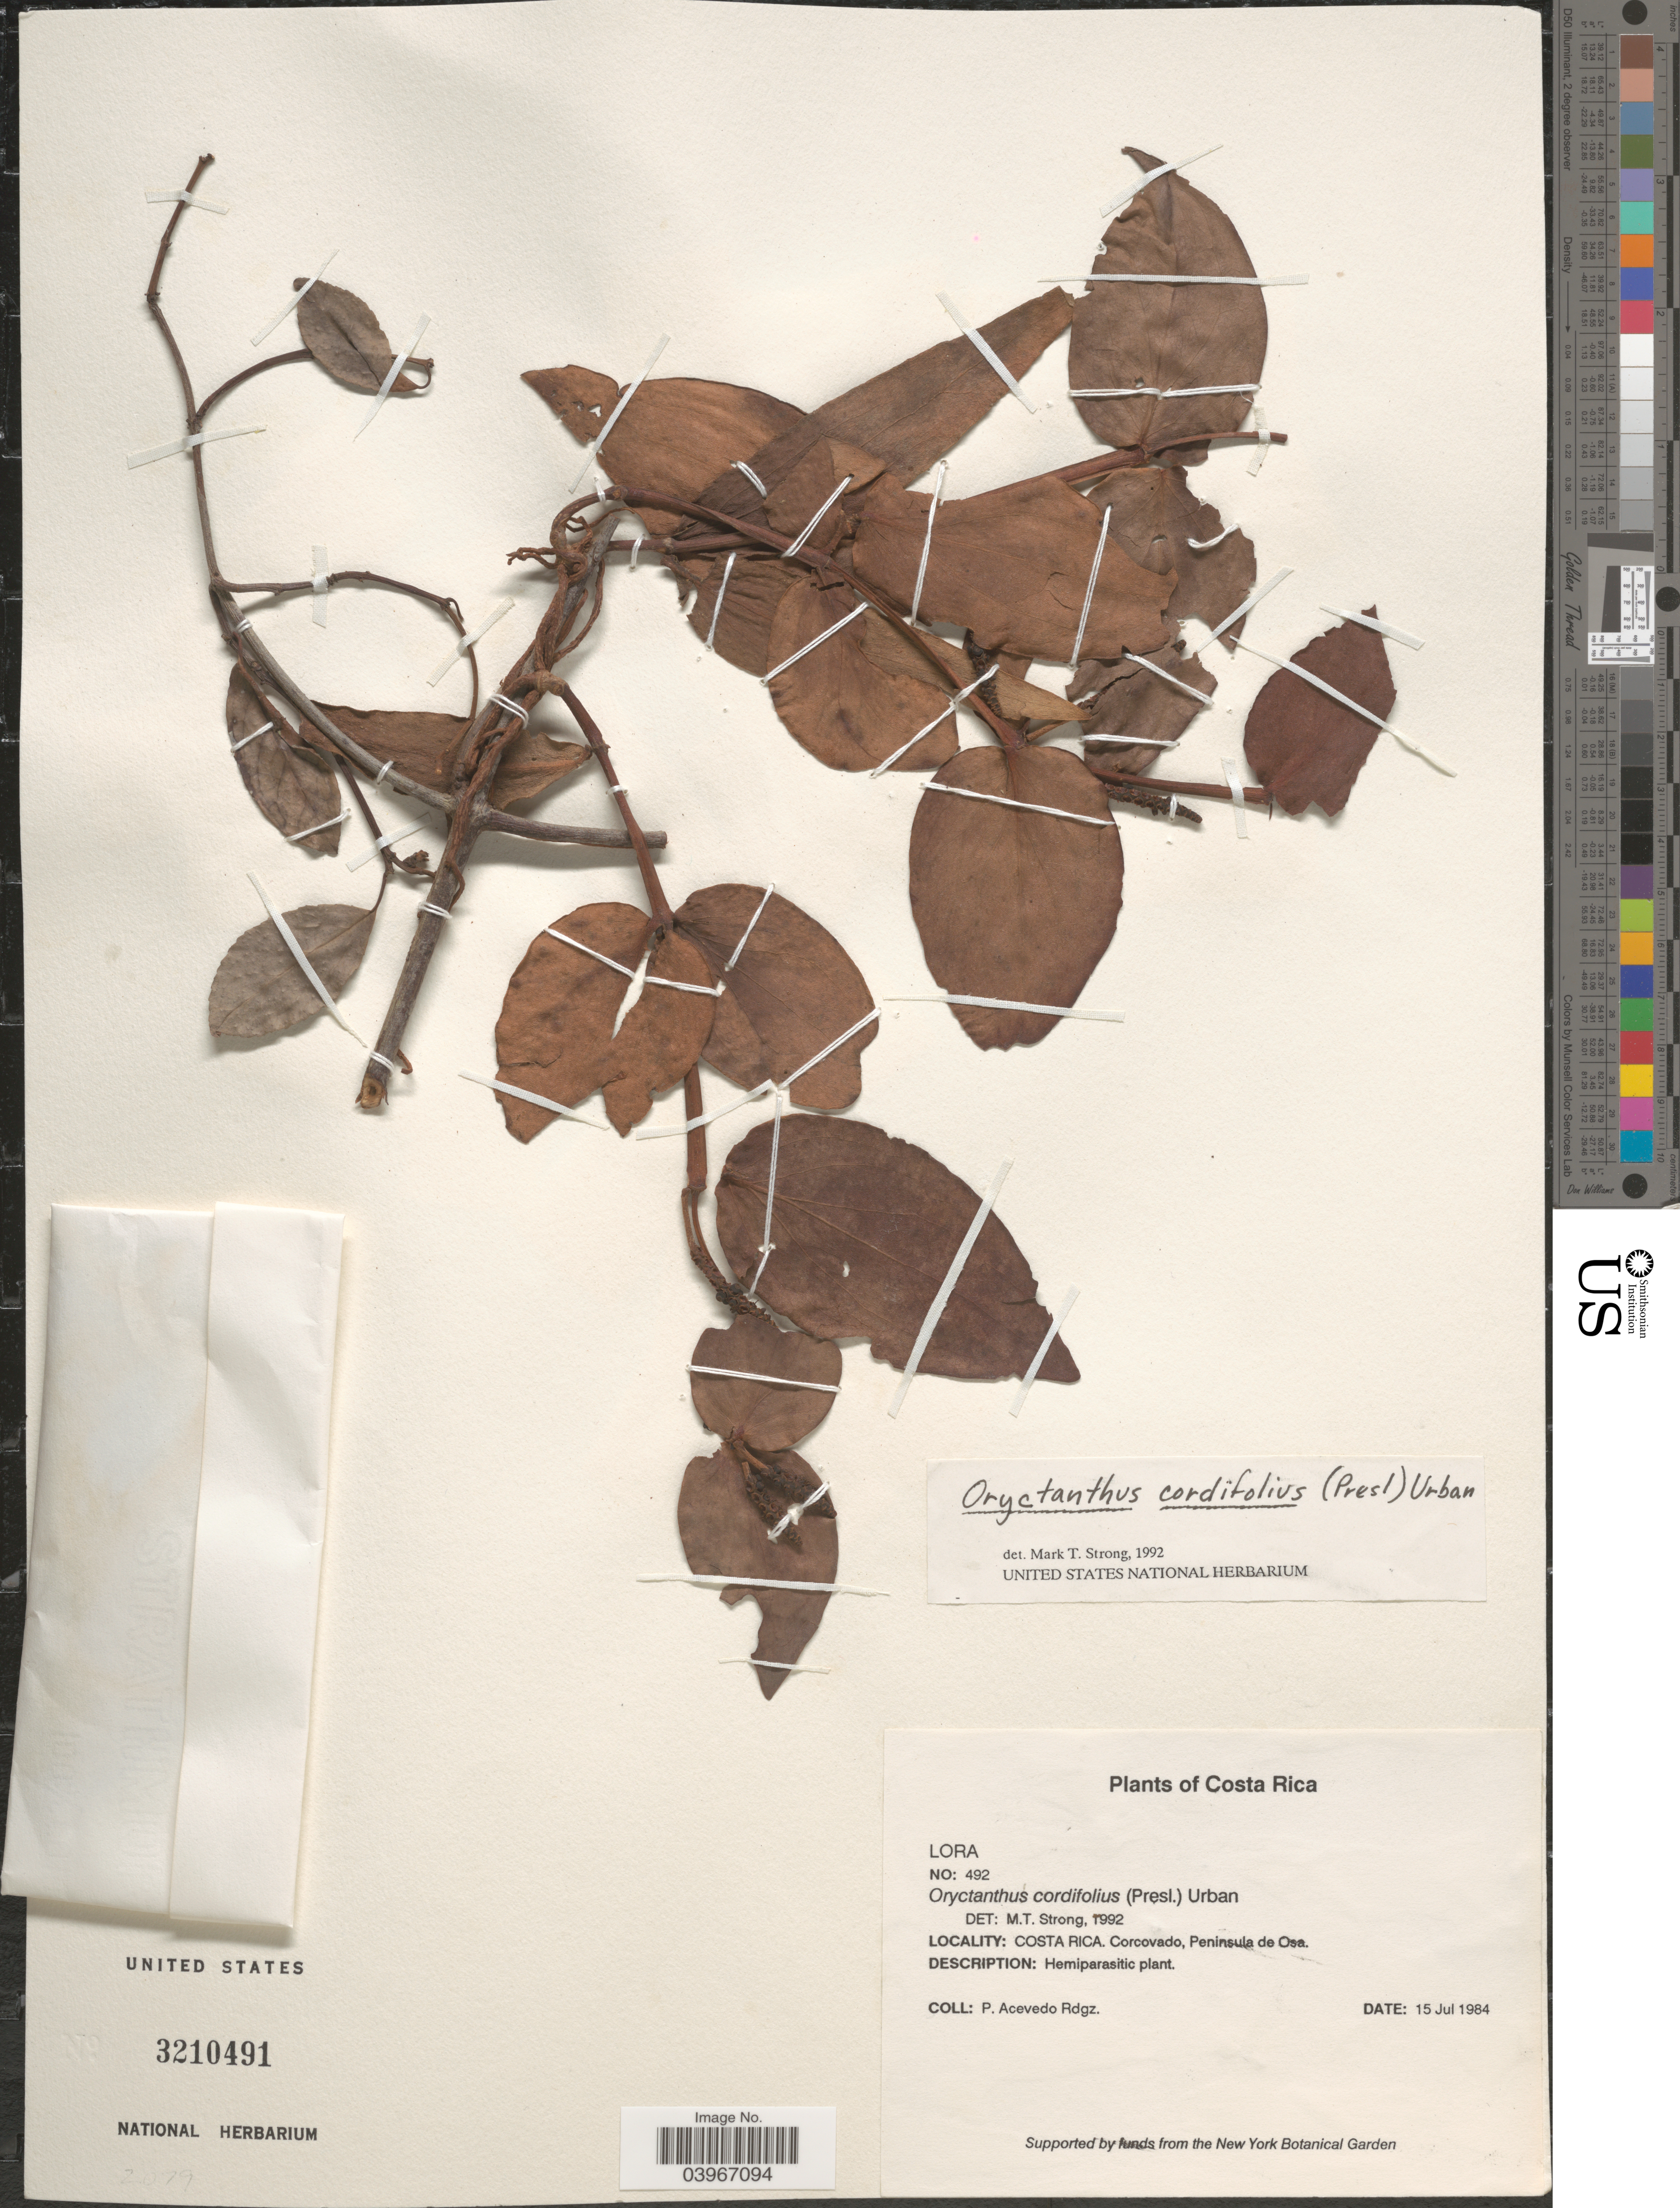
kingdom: Plantae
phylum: Tracheophyta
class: Magnoliopsida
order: Santalales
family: Loranthaceae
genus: Oryctanthus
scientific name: Oryctanthus cordifolius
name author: (C. Presl) Urb.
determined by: Strong, Mark T., (BOT), Smithsonian Institution - National Museum of Natural History (UNITED STATES)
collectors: P. Acevedo-Rodr.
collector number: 492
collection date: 1984-07-15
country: Costa Rica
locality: Corcovado, Peninsula de Osa.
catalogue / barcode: US 3210491